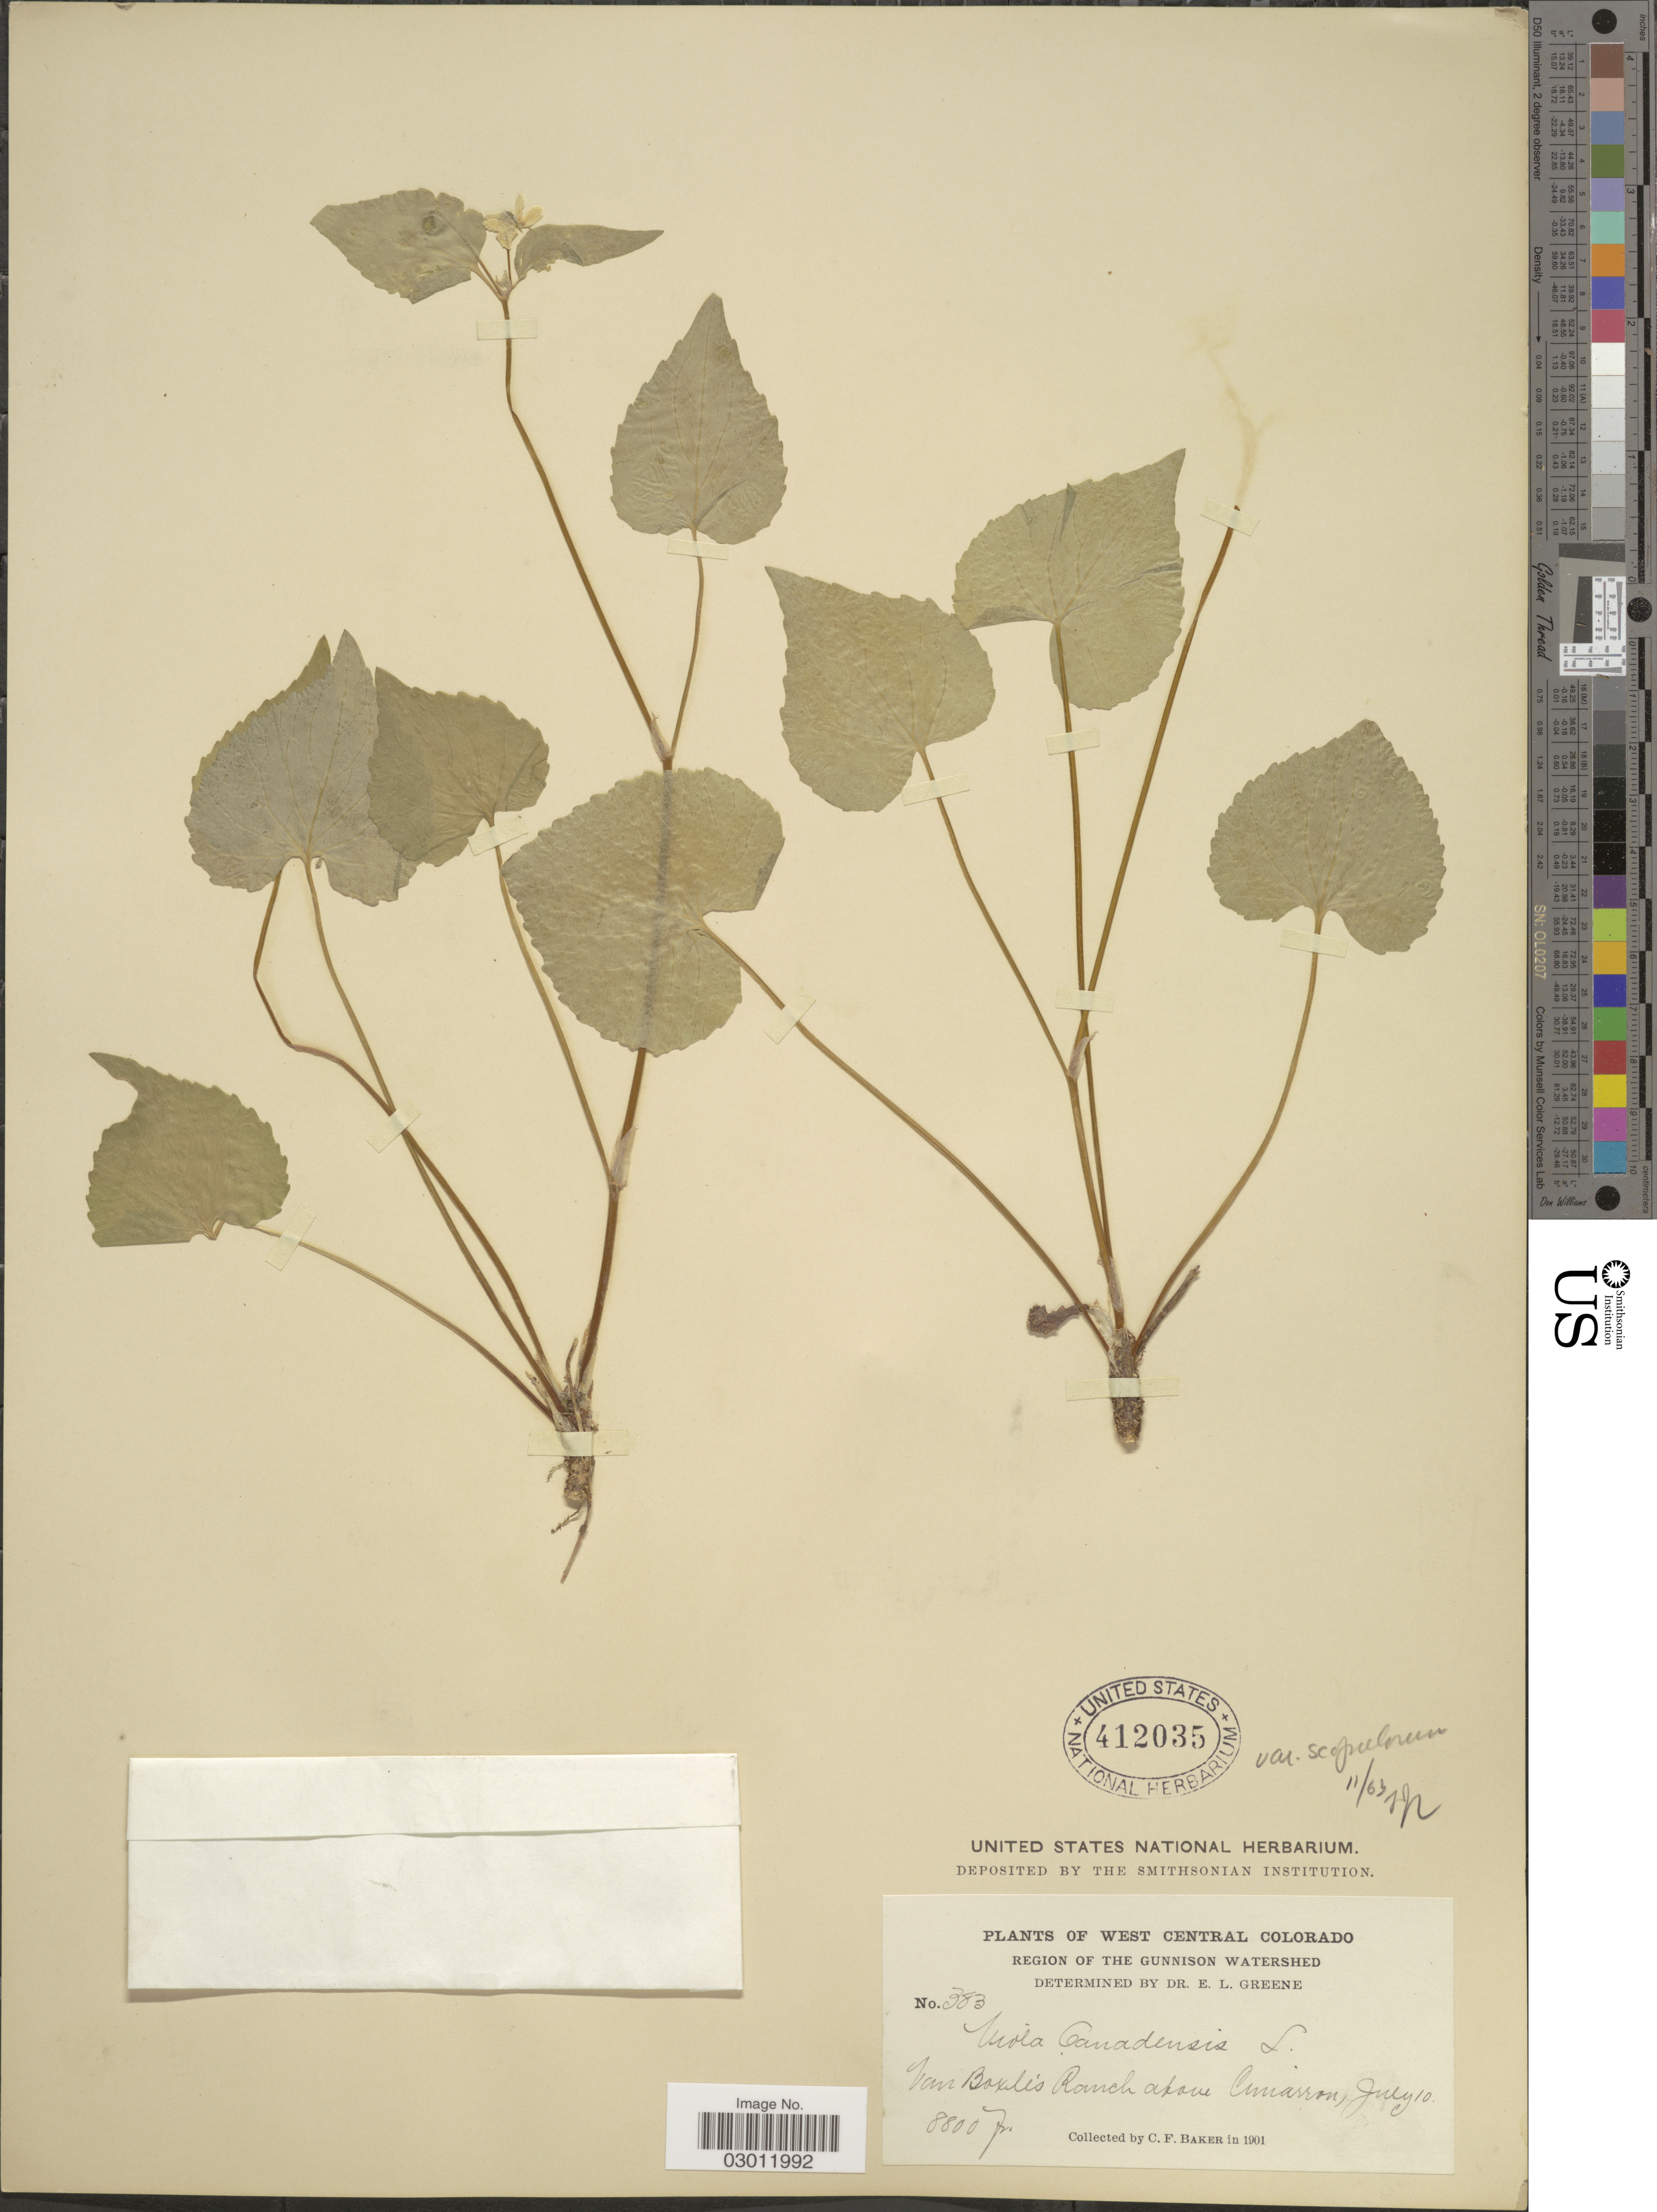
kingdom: Plantae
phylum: Tracheophyta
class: Magnoliopsida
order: Malpighiales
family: Violaceae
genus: Viola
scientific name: Viola canadensis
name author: L.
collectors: C. F. Baker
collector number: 383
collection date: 1901-07-10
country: United States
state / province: Colorado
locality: West Central Colorado. Region of the Gunnison Watershed. Van Boxilis Ranch above Cunarron.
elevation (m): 2682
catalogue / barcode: US 412035